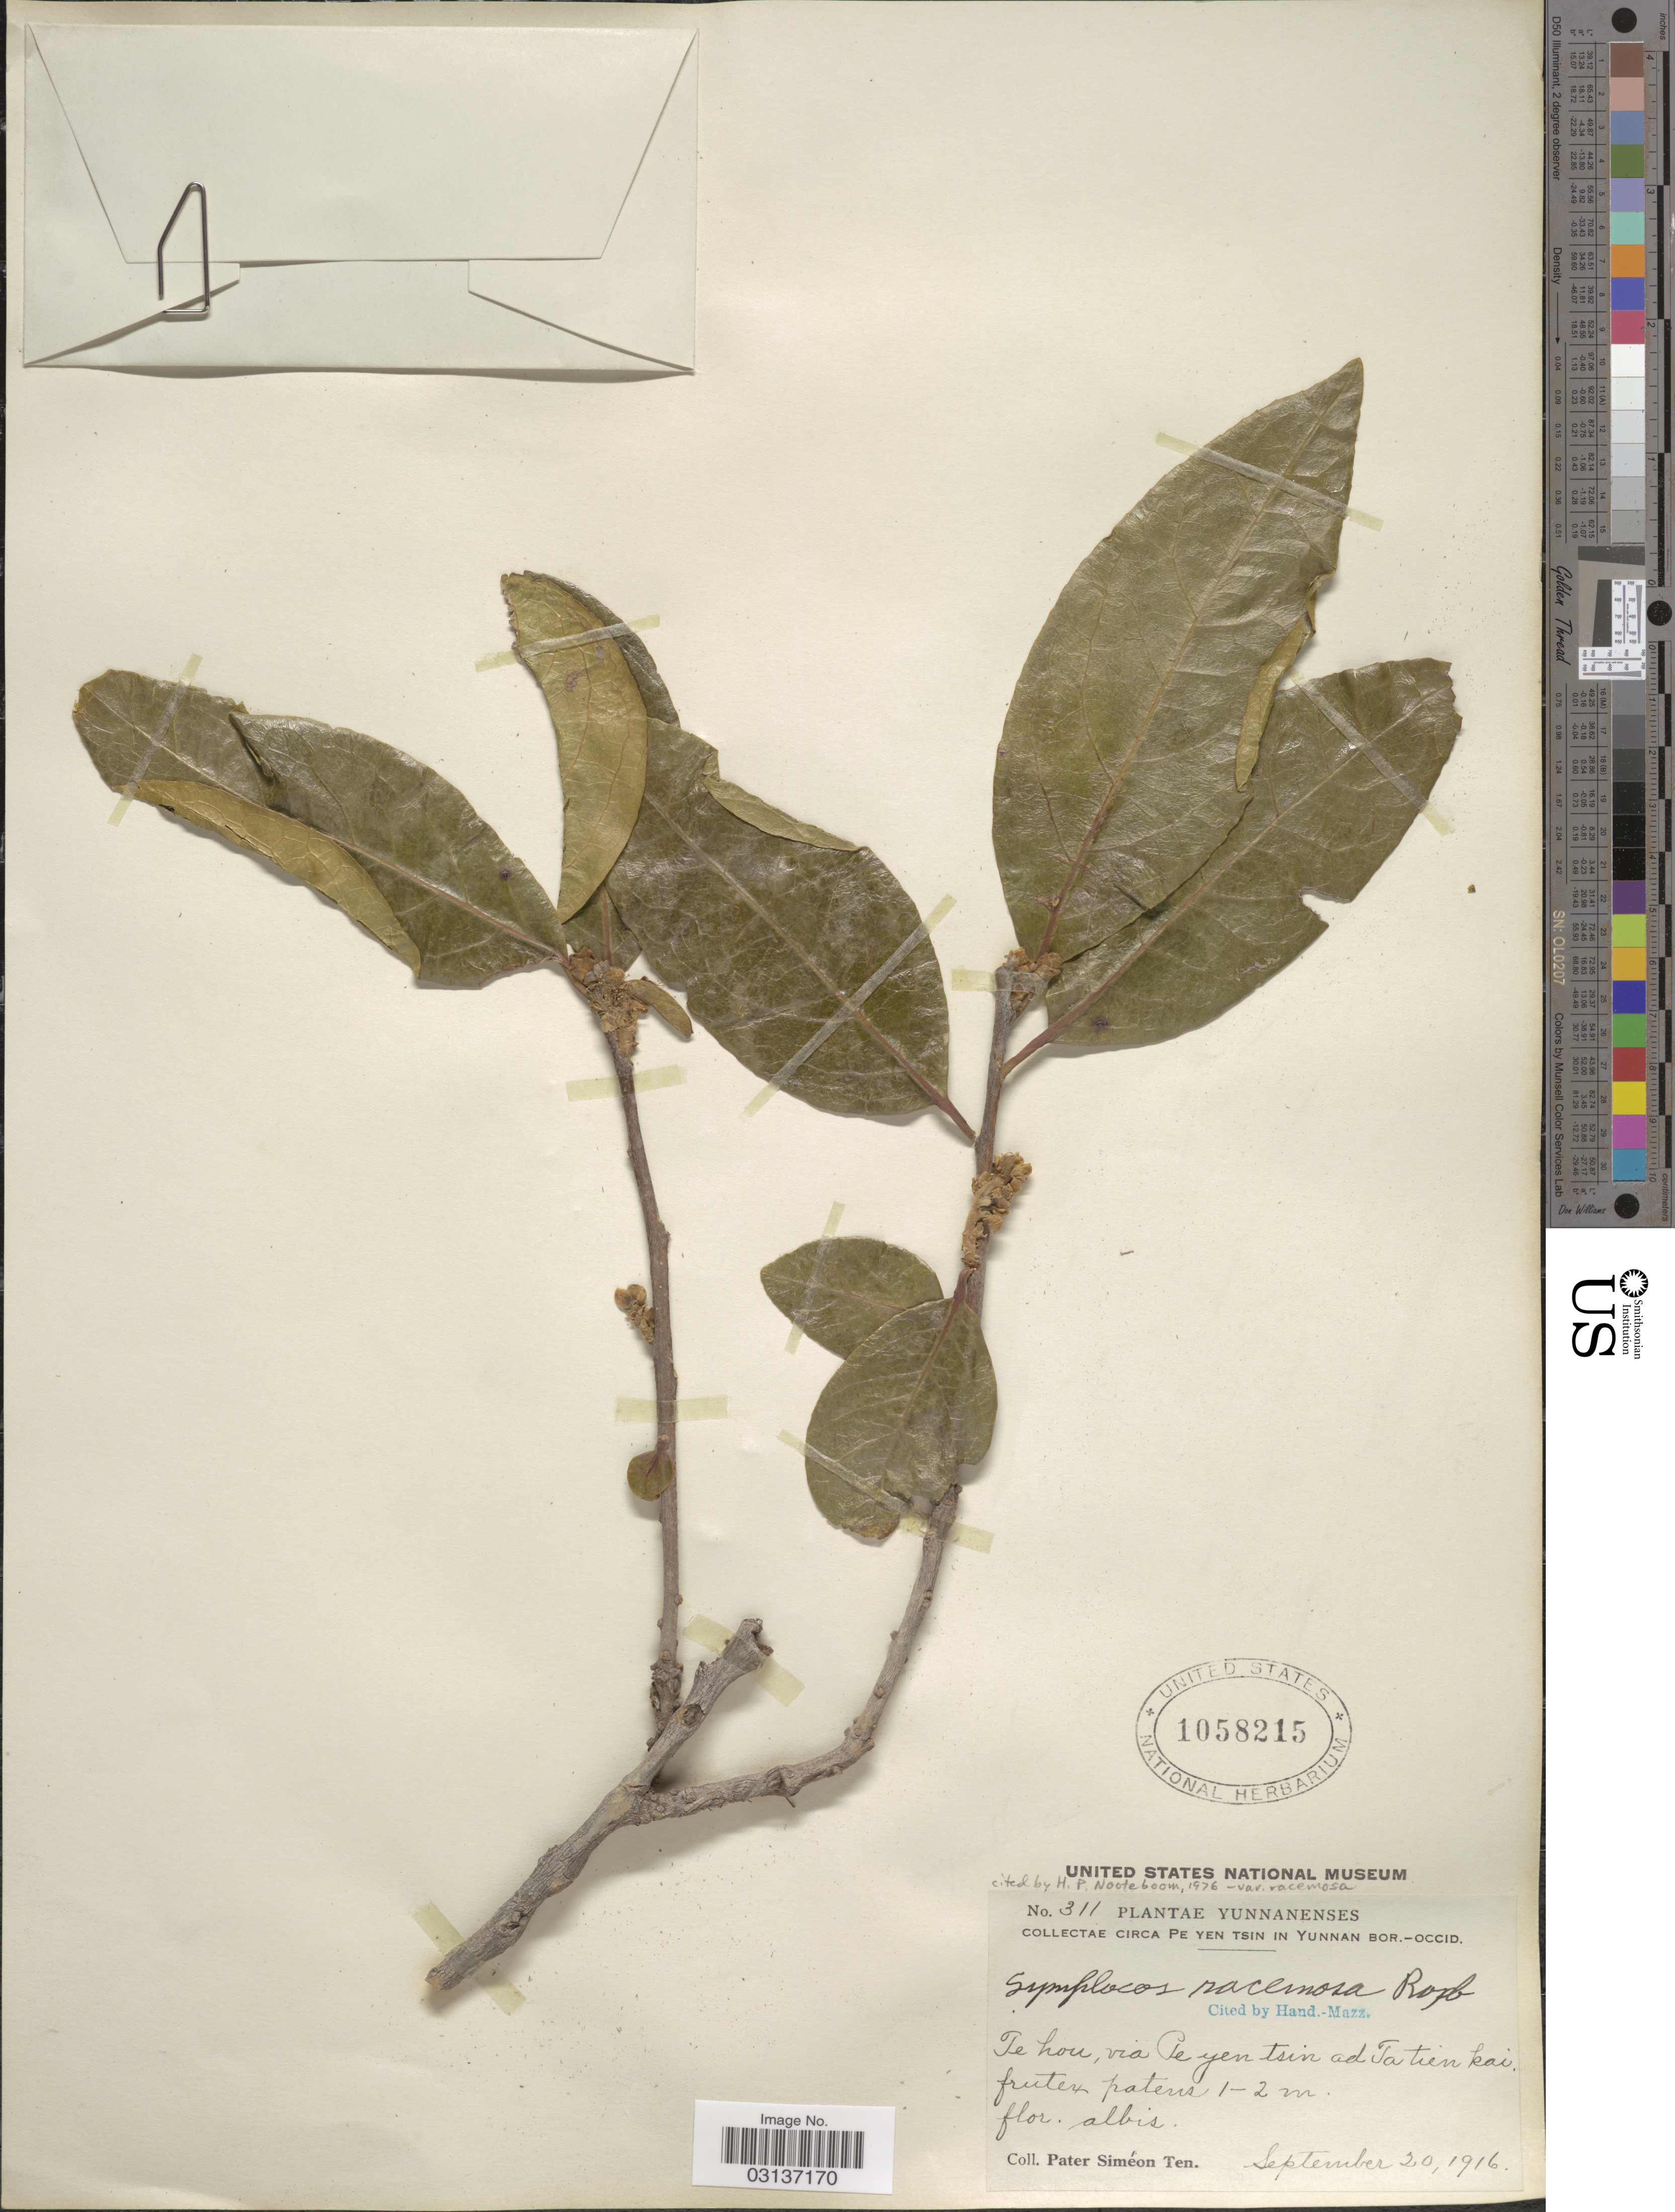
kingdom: Plantae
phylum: Tracheophyta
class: Magnoliopsida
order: Ericales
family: Symplocaceae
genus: Symplocos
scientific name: Symplocos racemosa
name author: Roxb.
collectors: P. S. Ten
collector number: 311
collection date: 1916-09-20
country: China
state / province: Yunnan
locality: Circa Pe Yen Tsin in Yunnan Bor.-Occid. Te hou, via Pe yen tsin ad Ta tien kai.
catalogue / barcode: US 1058215